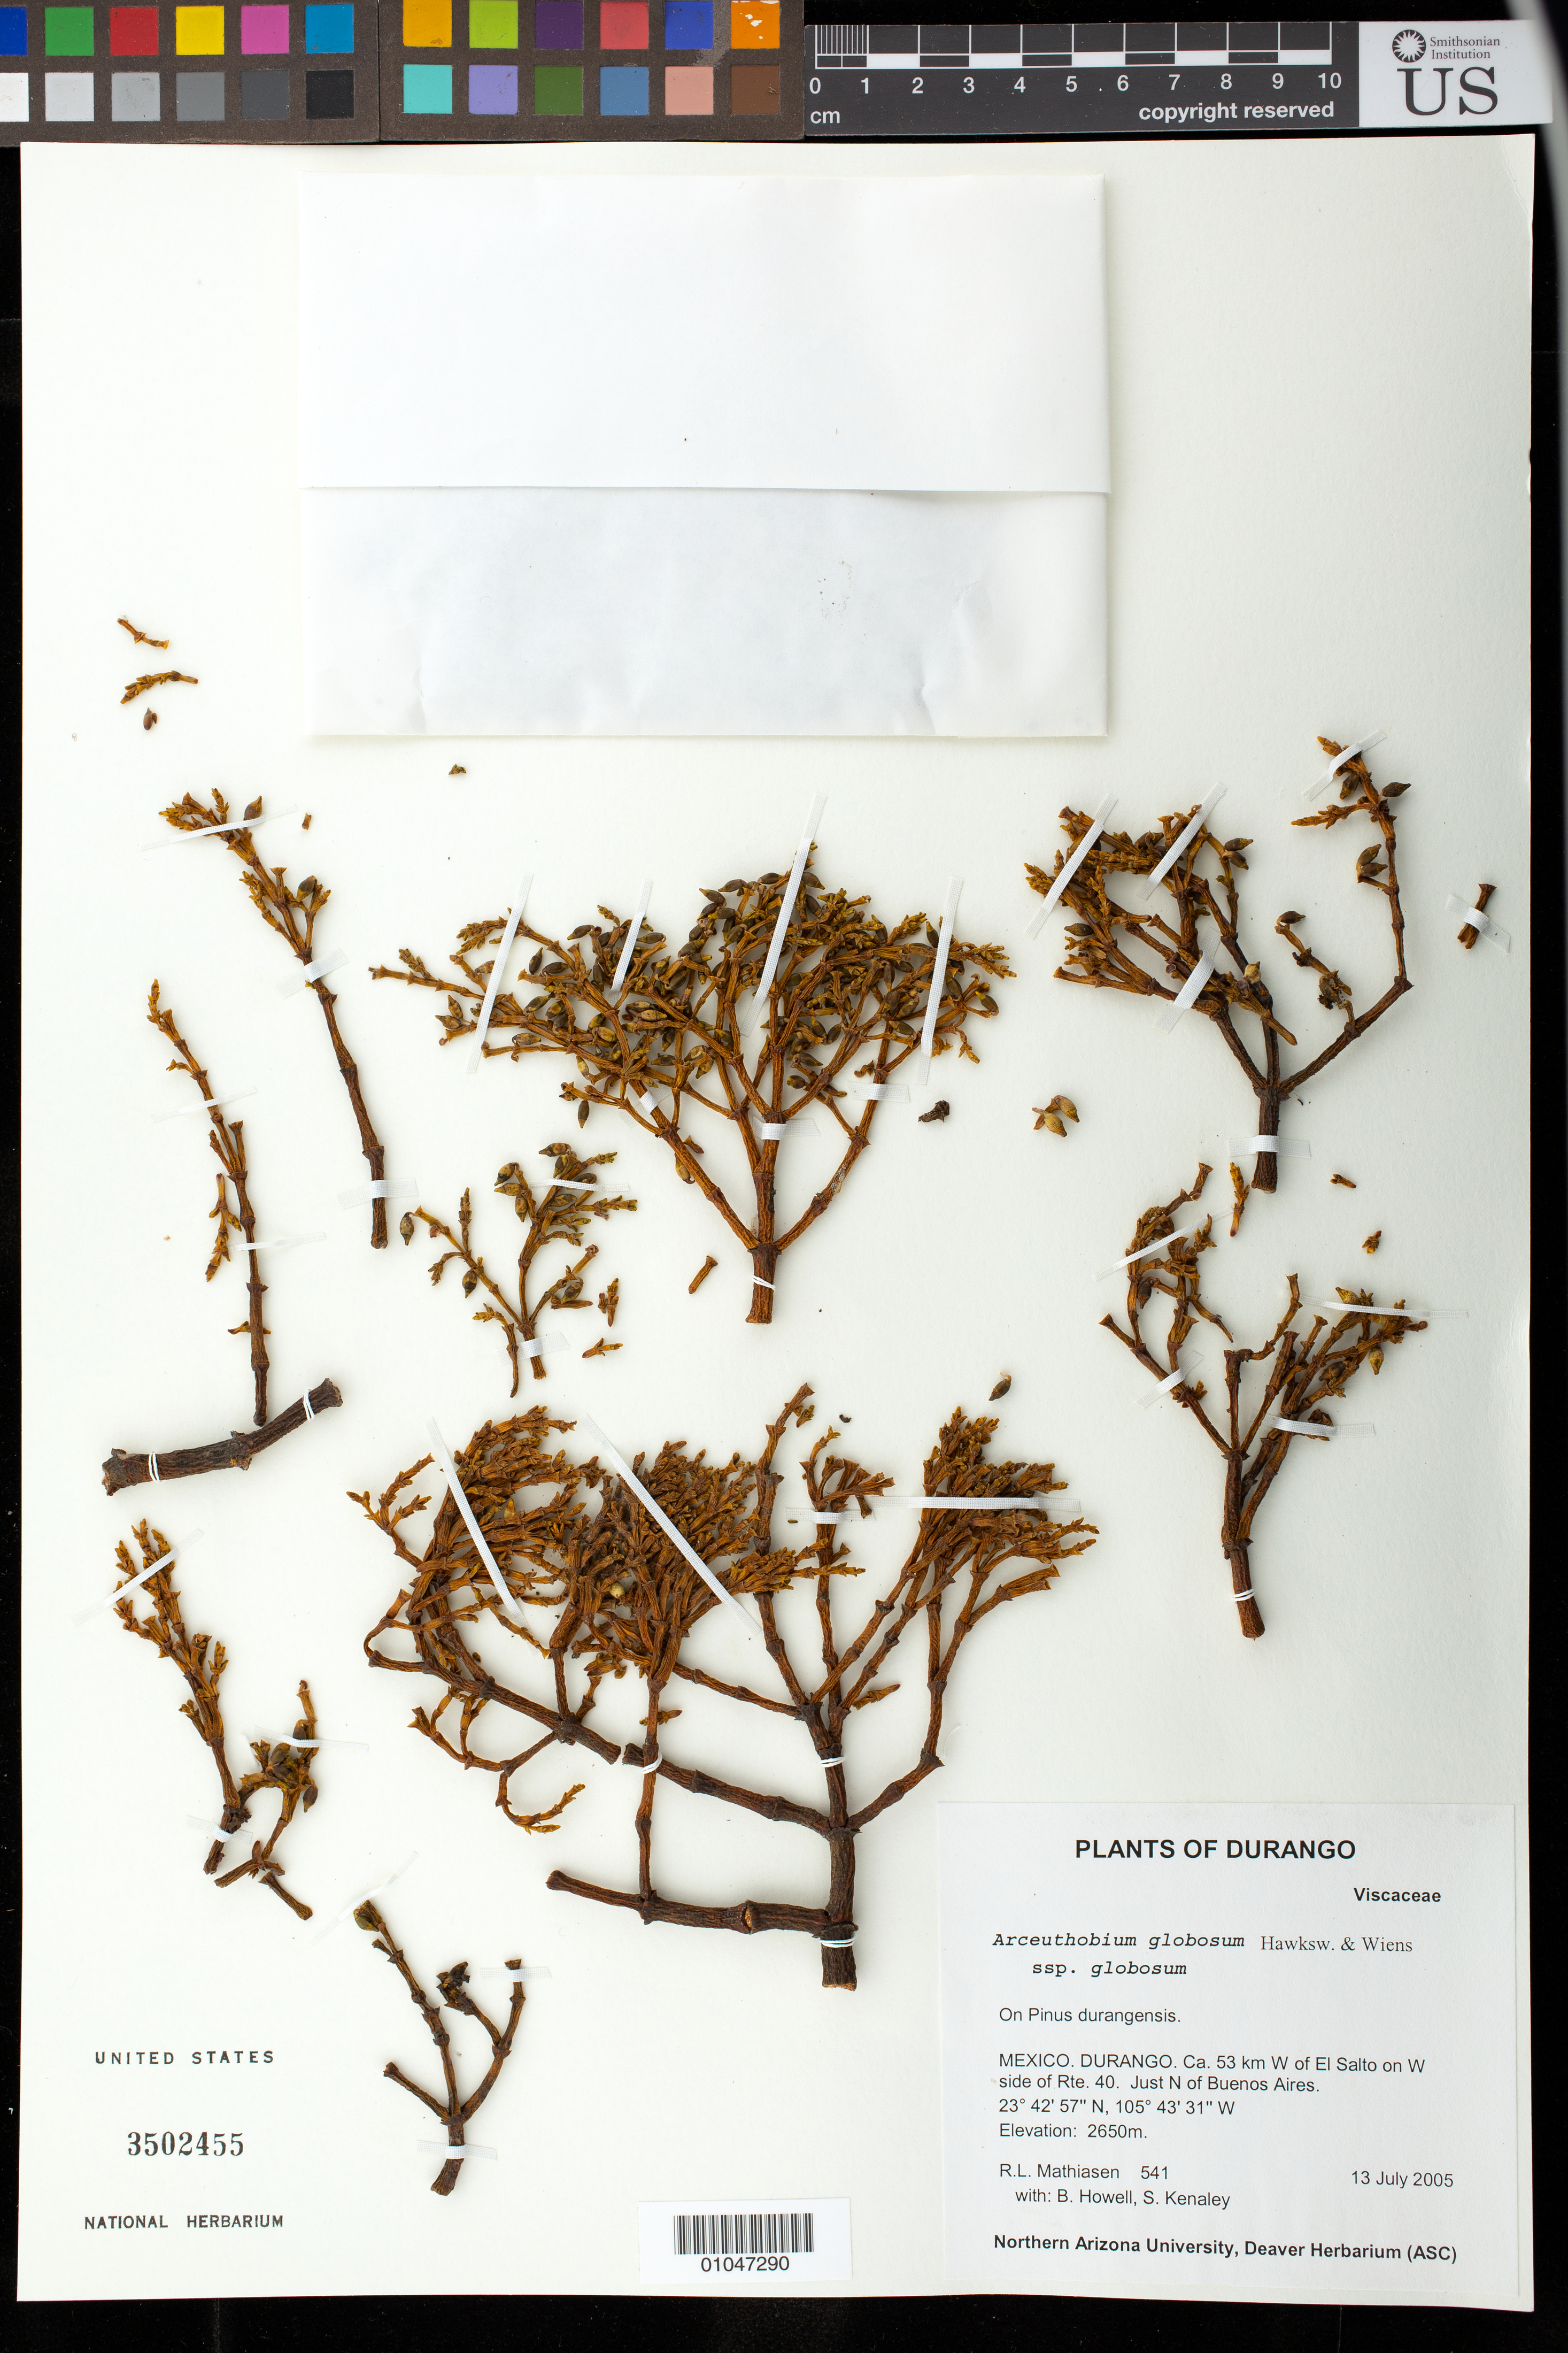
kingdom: Plantae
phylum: Tracheophyta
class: Magnoliopsida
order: Santalales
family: Viscaceae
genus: Arceuthobium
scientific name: Arceuthobium globosum subsp. globosum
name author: Hawksw. & Wiens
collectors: R. Mathiasen, B. Howell & S. Kenaley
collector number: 541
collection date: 2005-07-13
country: Mexico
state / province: Durango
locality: Ca. 53 km W of El Salto on W side of Rte. 40, just N of Buenos Aires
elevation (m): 2650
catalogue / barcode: US 3502455